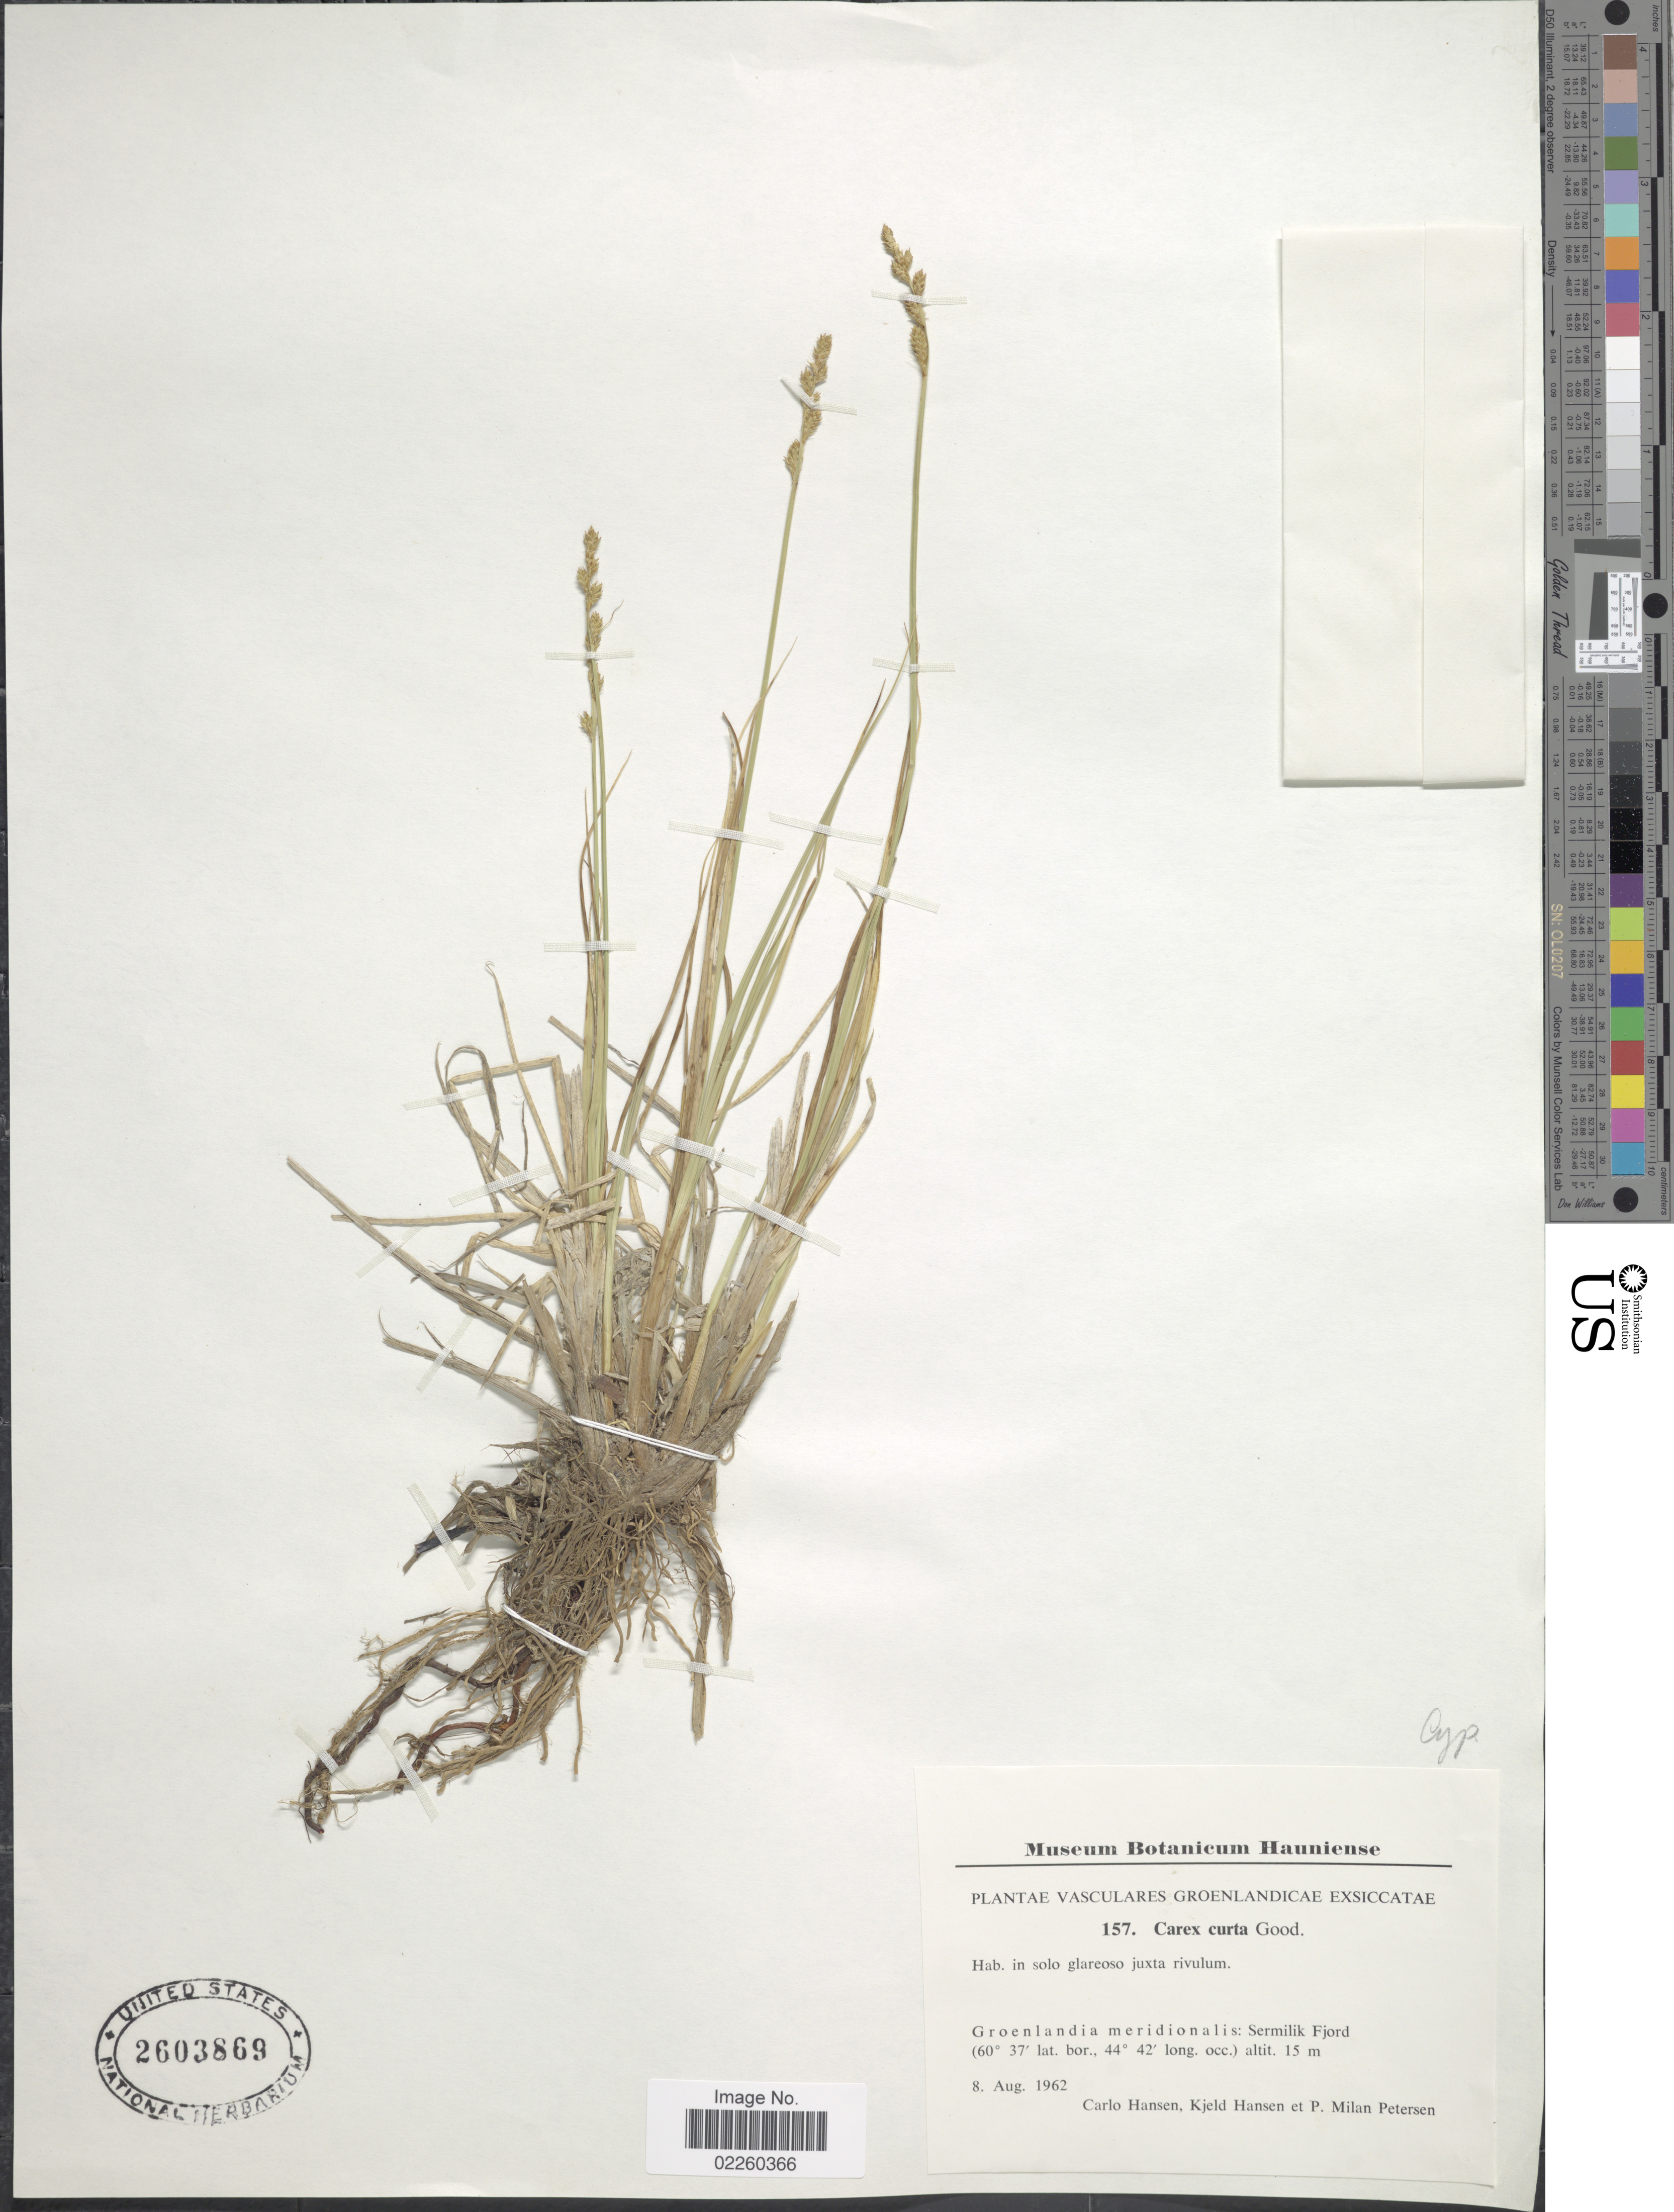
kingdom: Plantae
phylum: Tracheophyta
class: Liliopsida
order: Poales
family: Cyperaceae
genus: Carex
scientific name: Carex canescens var. canescens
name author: L.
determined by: Strong, Mark T., (BOT), Smithsonian Institution - National Museum of Natural History (UNITED STATES)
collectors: C. Hansen, K. Hansen & P. Petersen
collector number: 157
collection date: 1962-08-08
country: Greenland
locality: Groenlandia meriodinalis: Sermilik Fjord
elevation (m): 15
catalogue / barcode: US 2603869